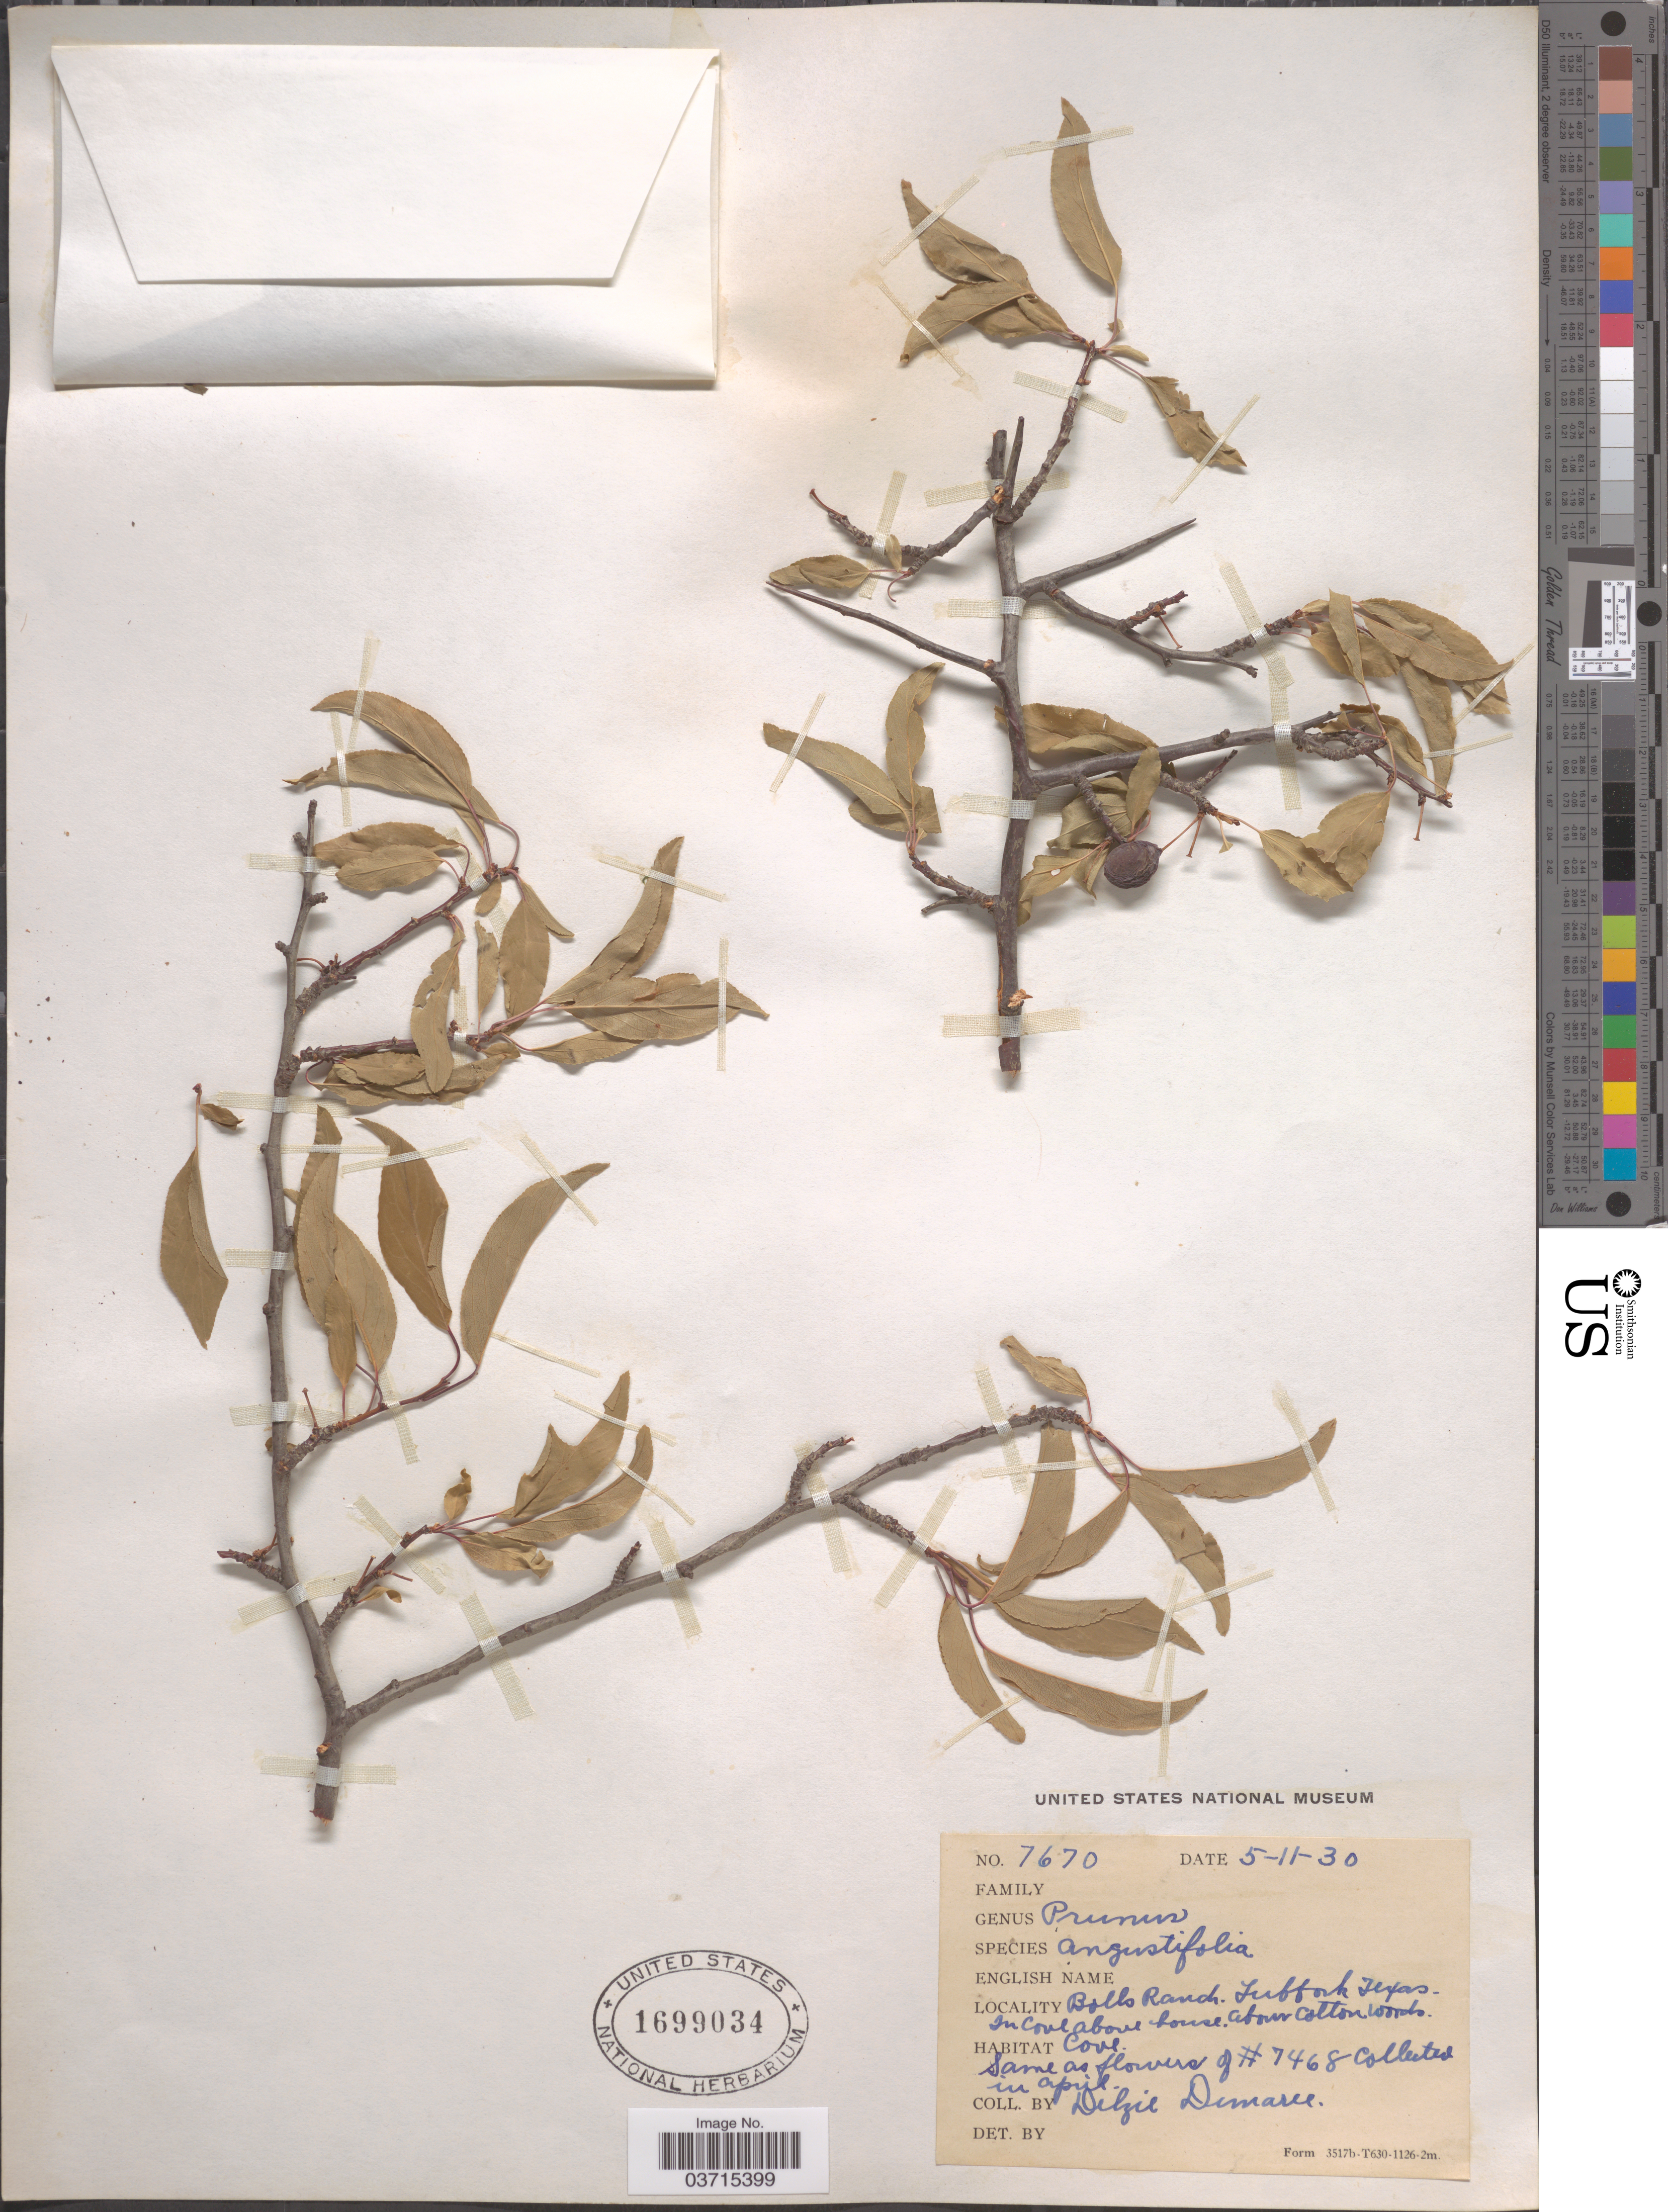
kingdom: Plantae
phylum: Tracheophyta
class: Magnoliopsida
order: Rosales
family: Rosaceae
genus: Prunus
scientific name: Prunus angustifolia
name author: Marshall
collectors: D. Demaree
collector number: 7670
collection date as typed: Transcribed d/m/y: 11/5/30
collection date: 1930-05-11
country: United States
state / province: Texas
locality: Bollo Ranch. Lubbock. In cove above house. About Cotton woods.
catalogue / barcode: US 1699034